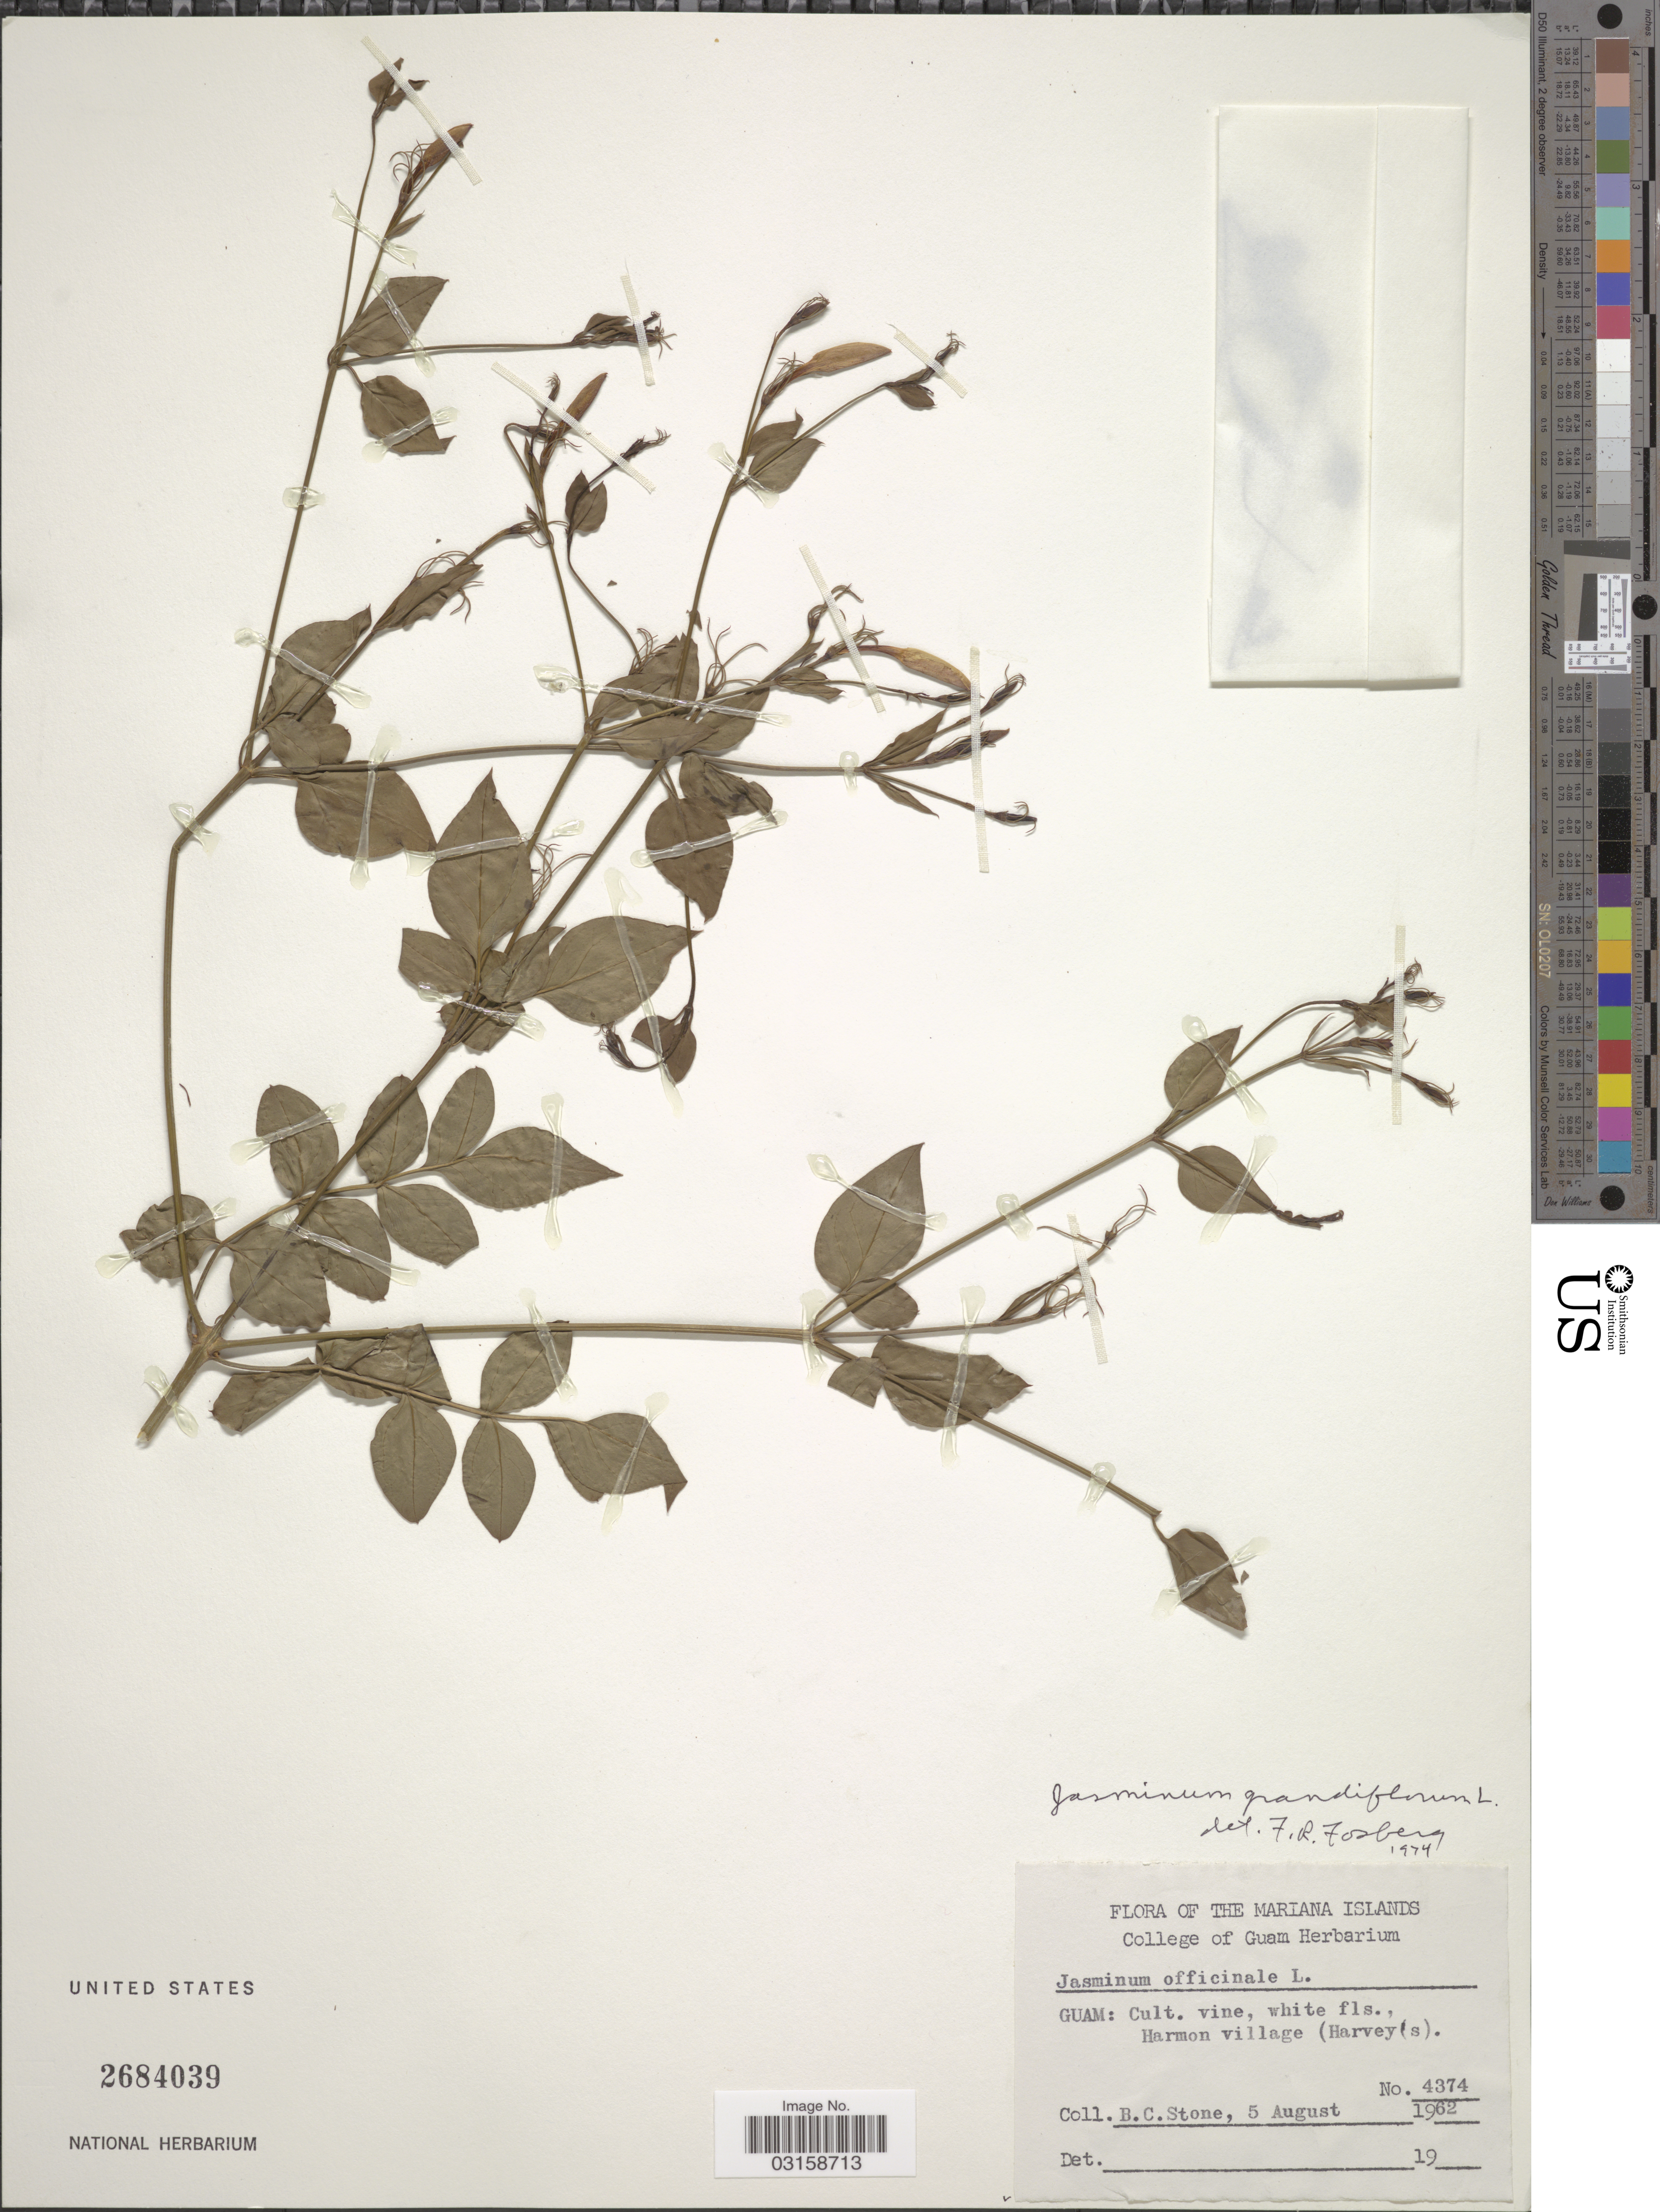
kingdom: Plantae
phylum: Tracheophyta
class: Magnoliopsida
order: Lamiales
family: Oleaceae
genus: Jasminum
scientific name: Jasminum grandiflorum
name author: L.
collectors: B. C. Stone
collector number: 4374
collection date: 1962-08-05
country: Guam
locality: The Mariana Islands. Harmon village (Harvey's).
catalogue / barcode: US 2684039